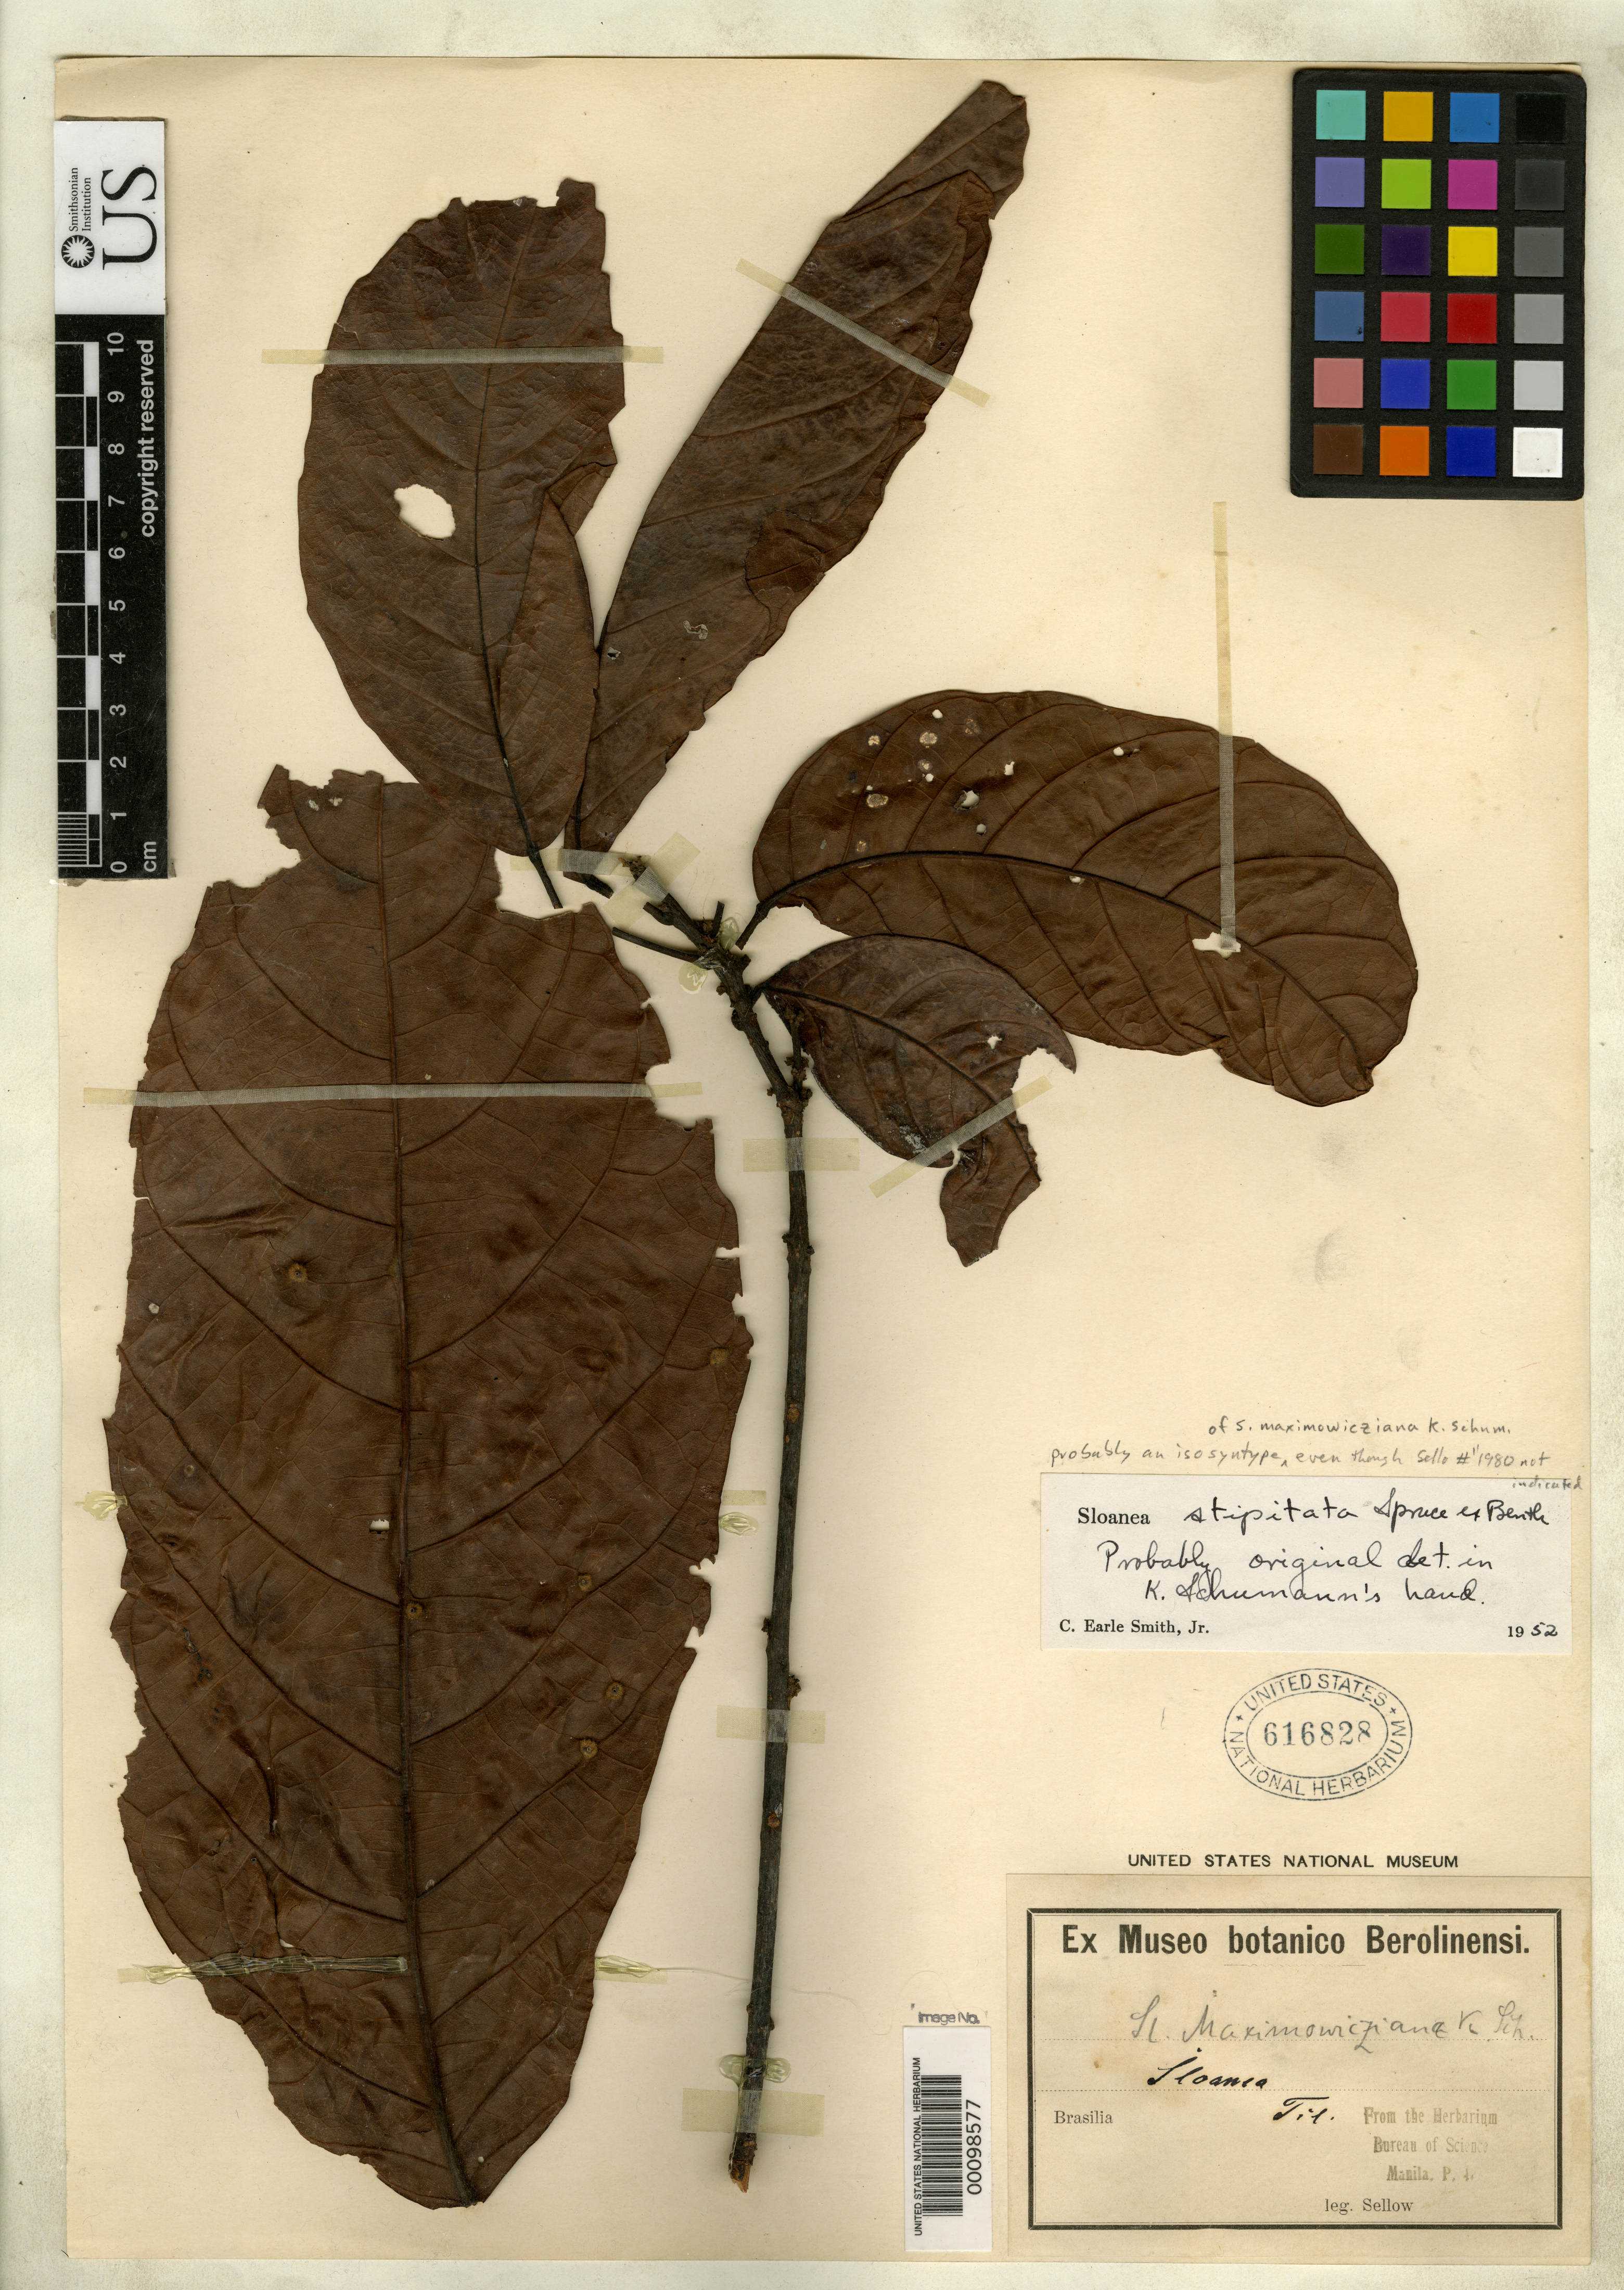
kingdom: Plantae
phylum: Tracheophyta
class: Magnoliopsida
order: Oxalidales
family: Elaeocarpaceae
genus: Sloanea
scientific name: Sloanea maximowicziana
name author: K. Schum. in Mart.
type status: Isosyntype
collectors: F. Sellow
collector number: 1980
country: Brazil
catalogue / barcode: US 616828